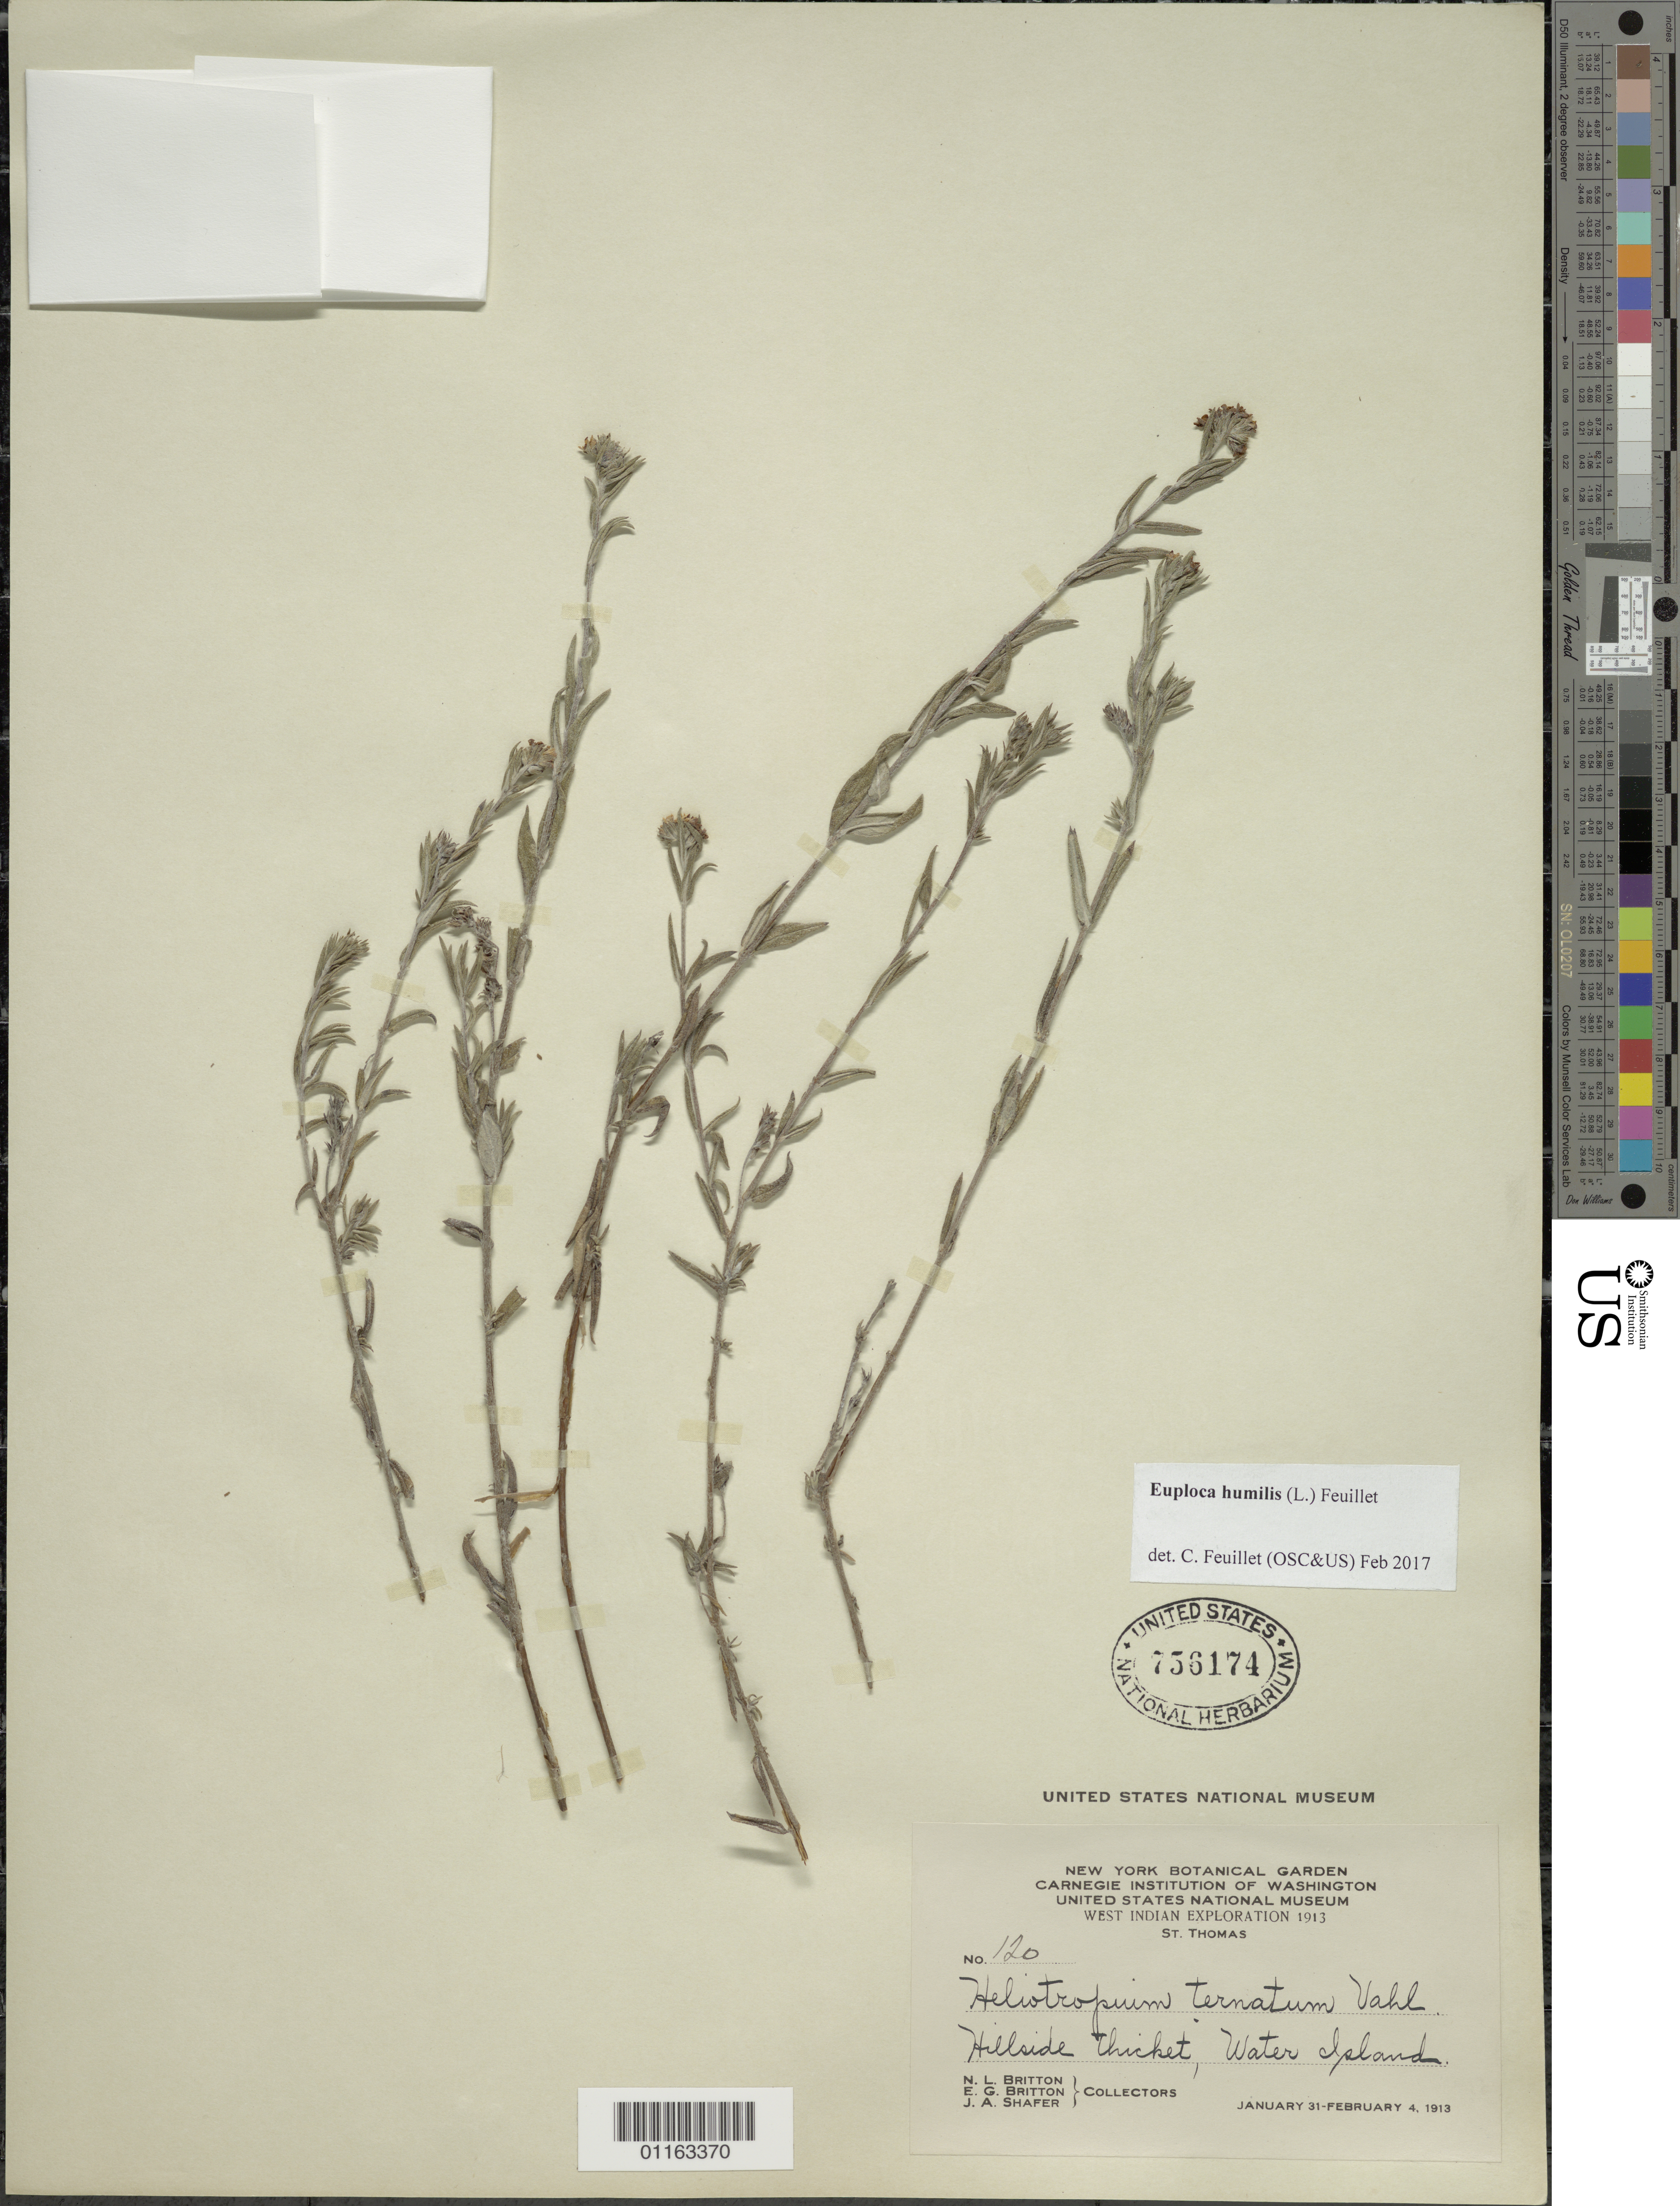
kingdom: Plantae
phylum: Tracheophyta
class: Magnoliopsida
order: Boraginales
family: Heliotropiaceae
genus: Euploca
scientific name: Euploca humilis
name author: (L.) Feuillet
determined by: Feuillet, C.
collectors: N. Britton, E. G. Britton & J. A. Shafer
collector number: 120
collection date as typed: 31 Jan 1913 to 04 Feb 1913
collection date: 1913-01-31/1913-02-04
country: U.S. Virgin Islands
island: St. Thomas I.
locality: Water Island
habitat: Hillside thicket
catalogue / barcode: US 736174